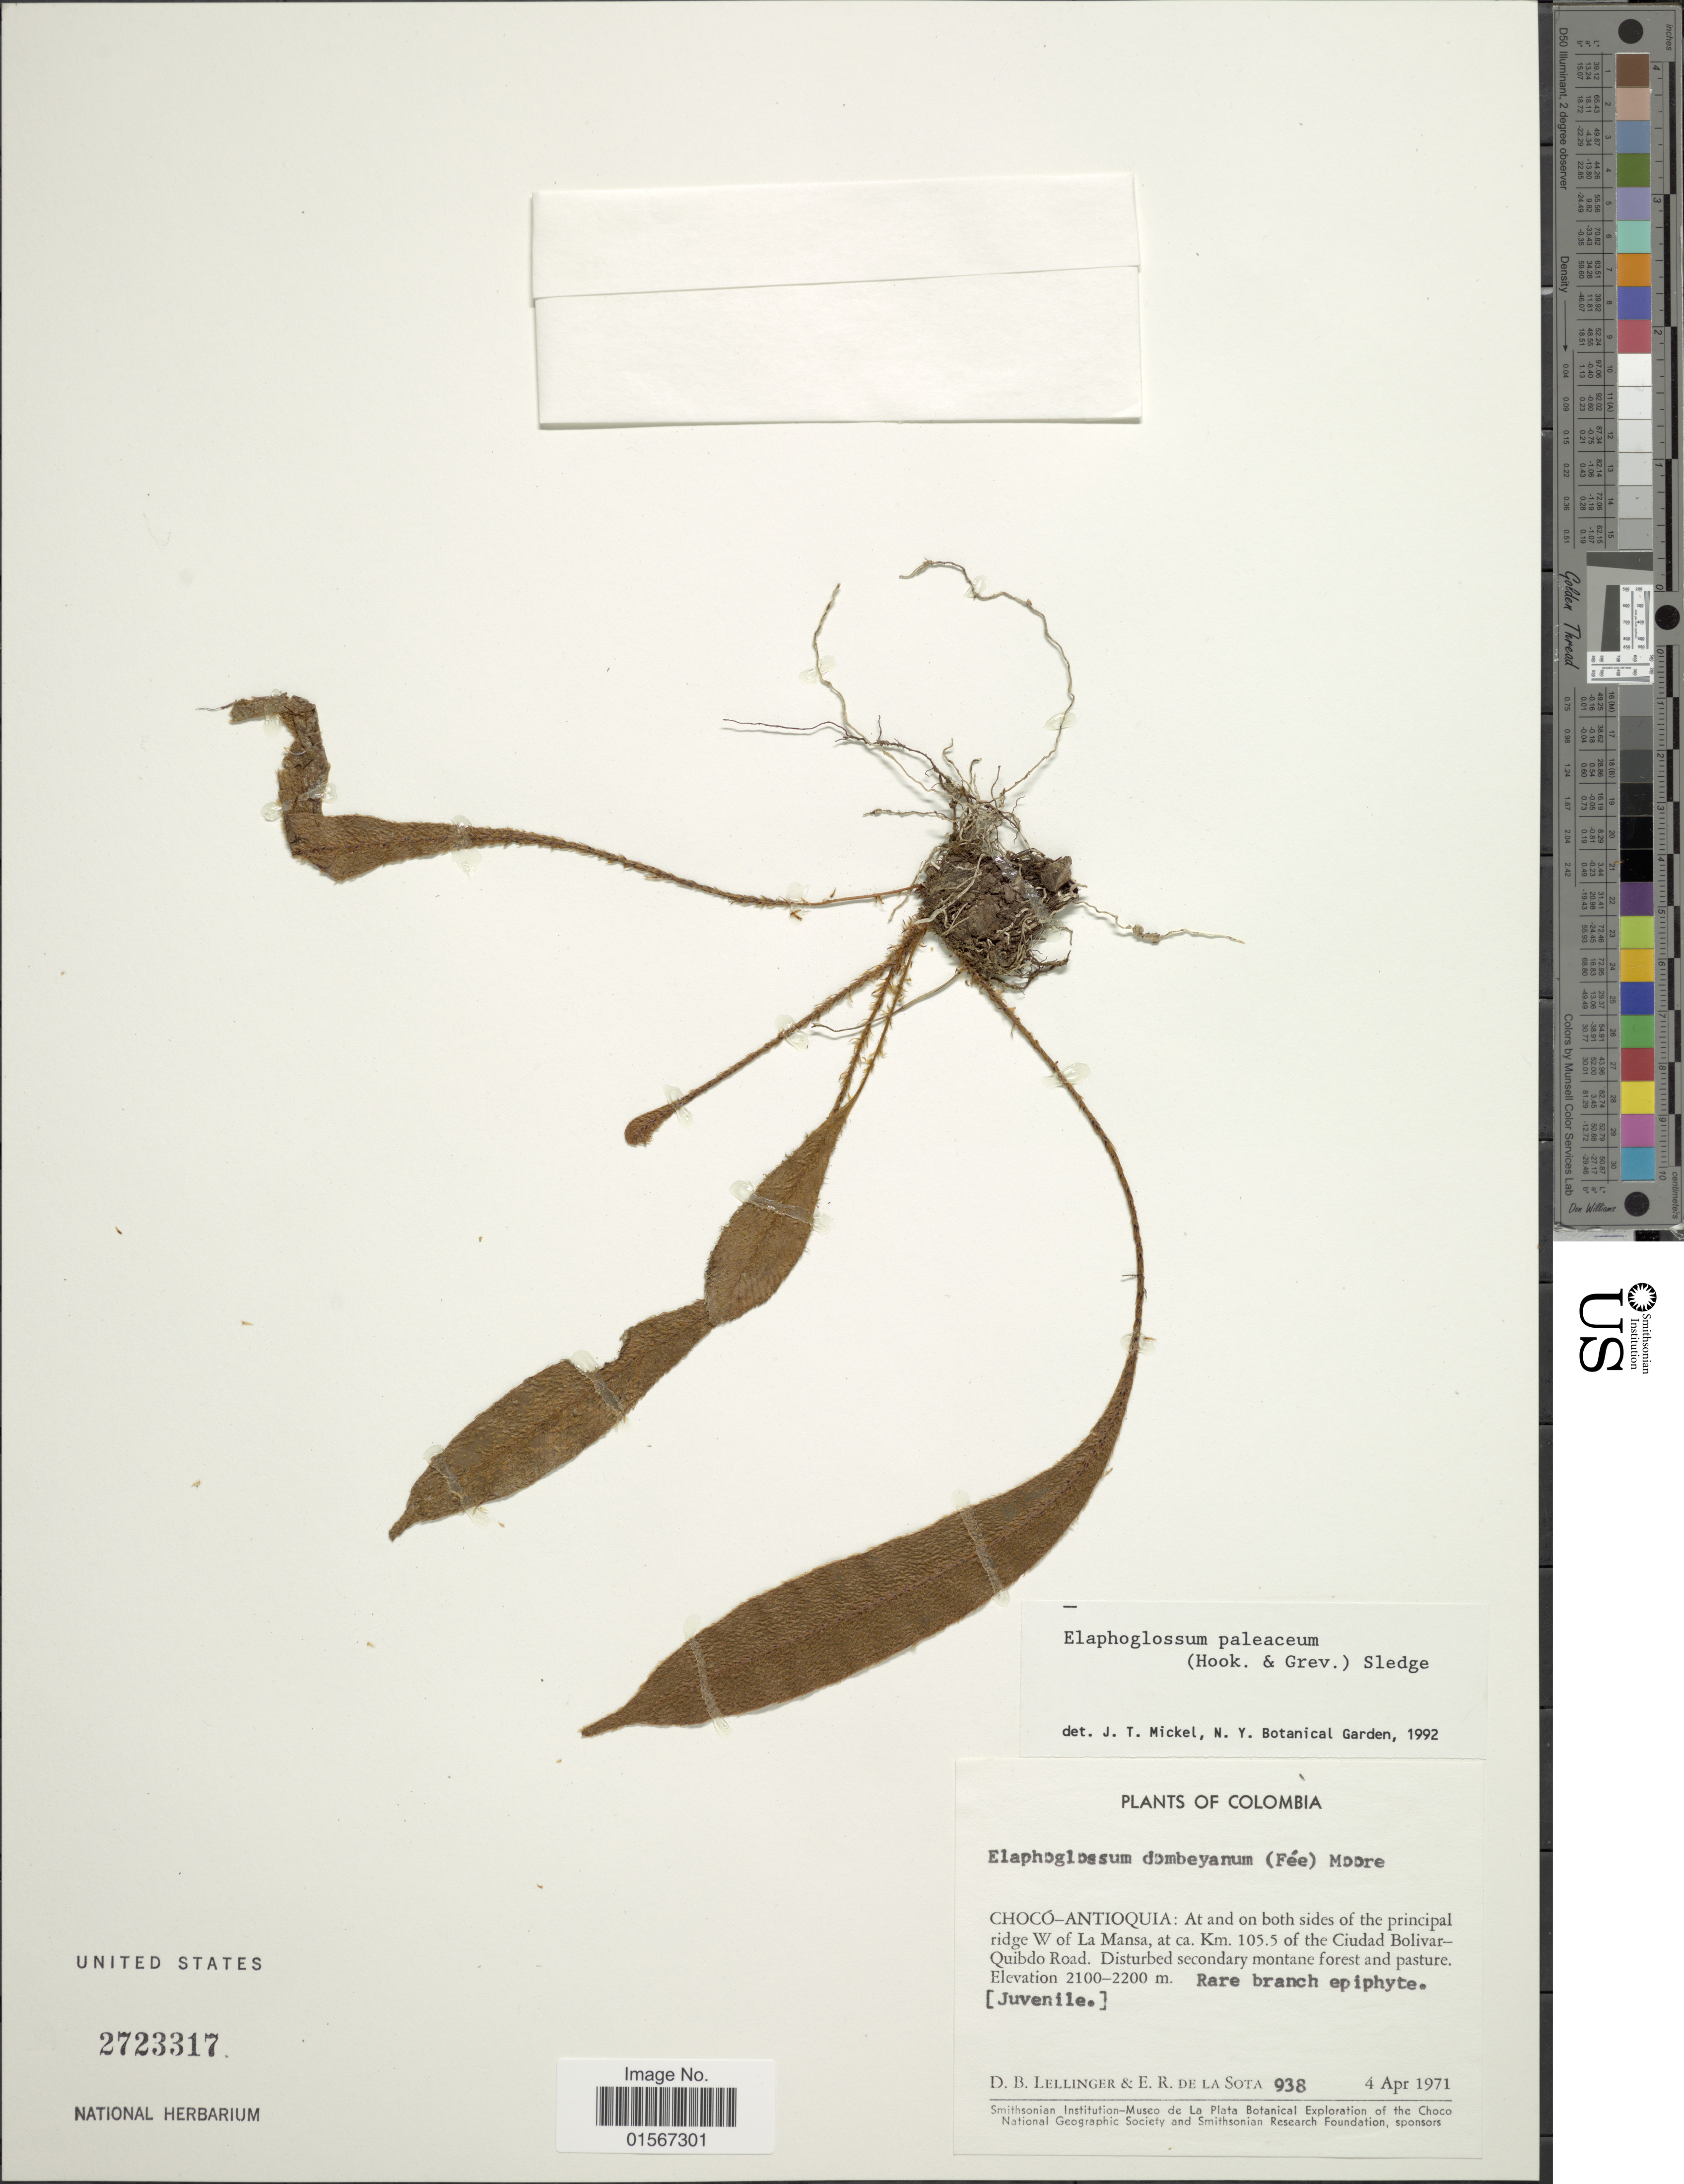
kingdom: Plantae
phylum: Tracheophyta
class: Polypodiopsida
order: Polypodiales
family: Dryopteridaceae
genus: Elaphoglossum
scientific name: Elaphoglossum paleaceum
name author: (Hook. & Grev.) Sledge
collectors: D. B. Lellinger & E. R. de la Sota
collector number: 938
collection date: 1971-04-04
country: Colombia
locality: Colombia, Chocó-Antioquia: At and on both sides of the principal ridge W of La Mansa, at ca. Km. 105.5 of the Ciudada Bolivar-Quibdo Road.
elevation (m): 2100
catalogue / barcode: US 2723317